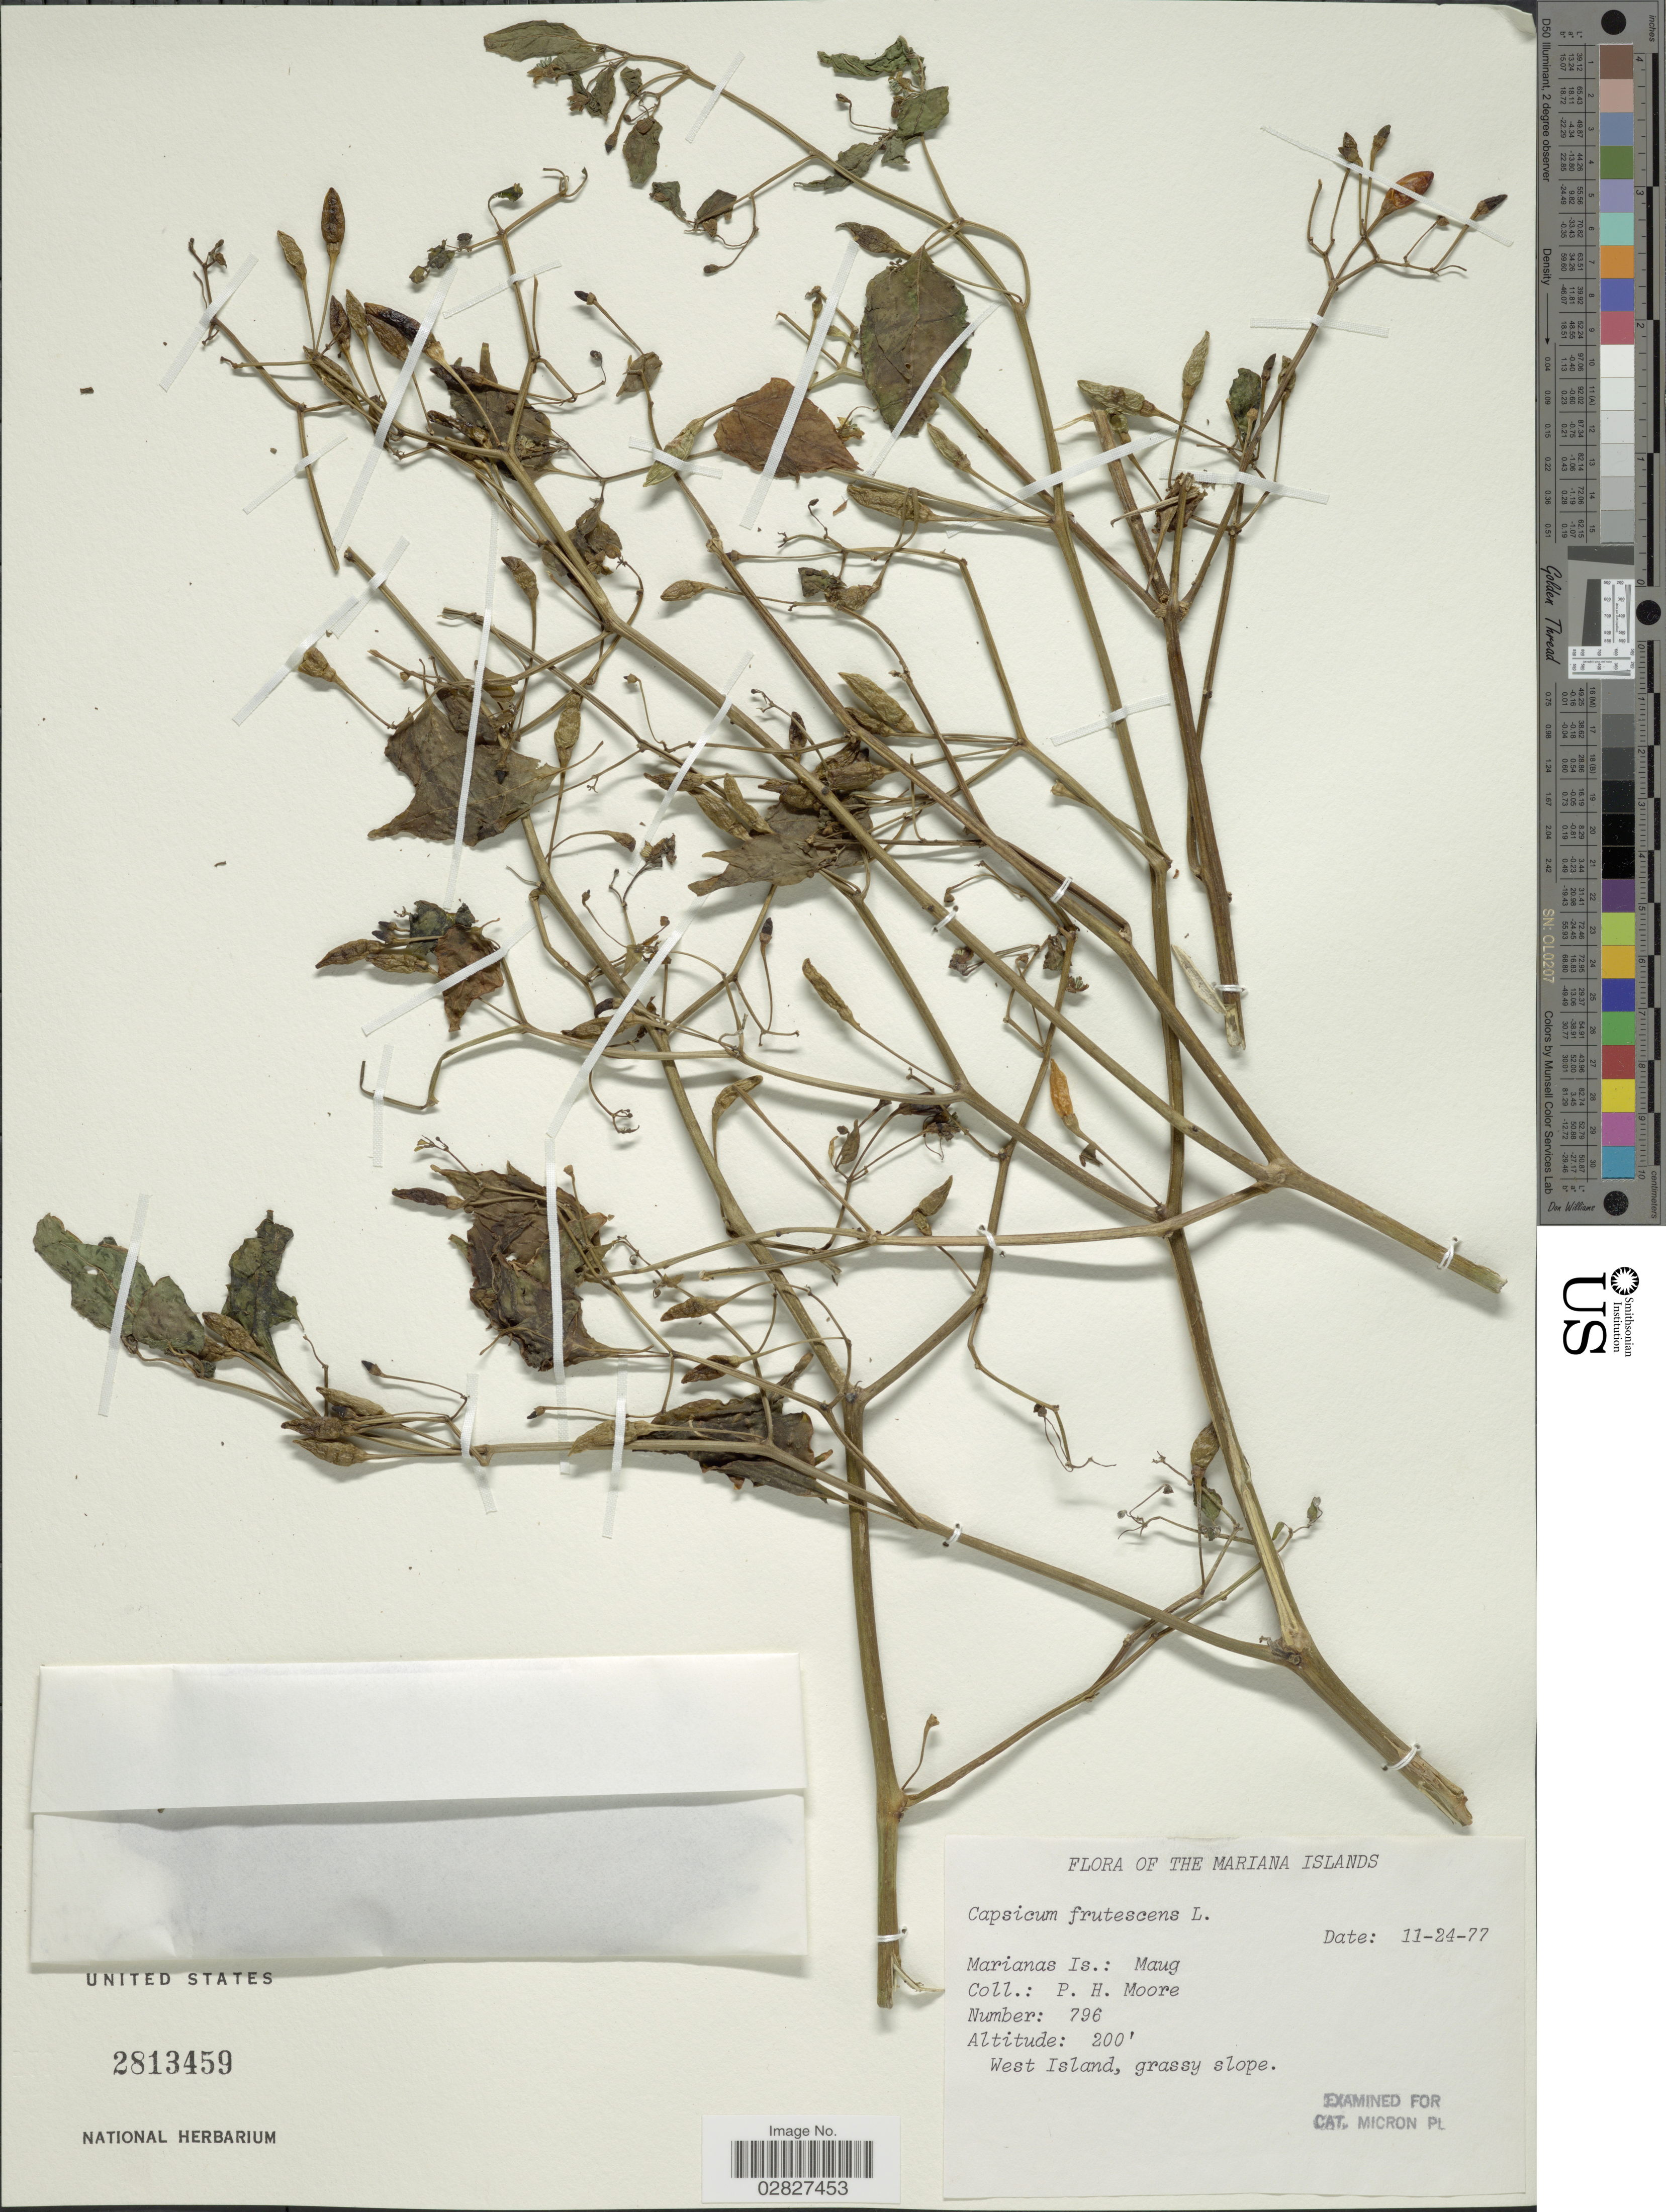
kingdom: Plantae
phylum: Tracheophyta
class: Magnoliopsida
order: Solanales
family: Solanaceae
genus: Capsicum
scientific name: Capsicum frutescens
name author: L.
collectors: P. H. Moore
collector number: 796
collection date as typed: Transcribed d/m/y: 24/11/77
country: Northern Mariana Islands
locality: Marianas Islands. Maug.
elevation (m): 61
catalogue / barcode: US 2813459